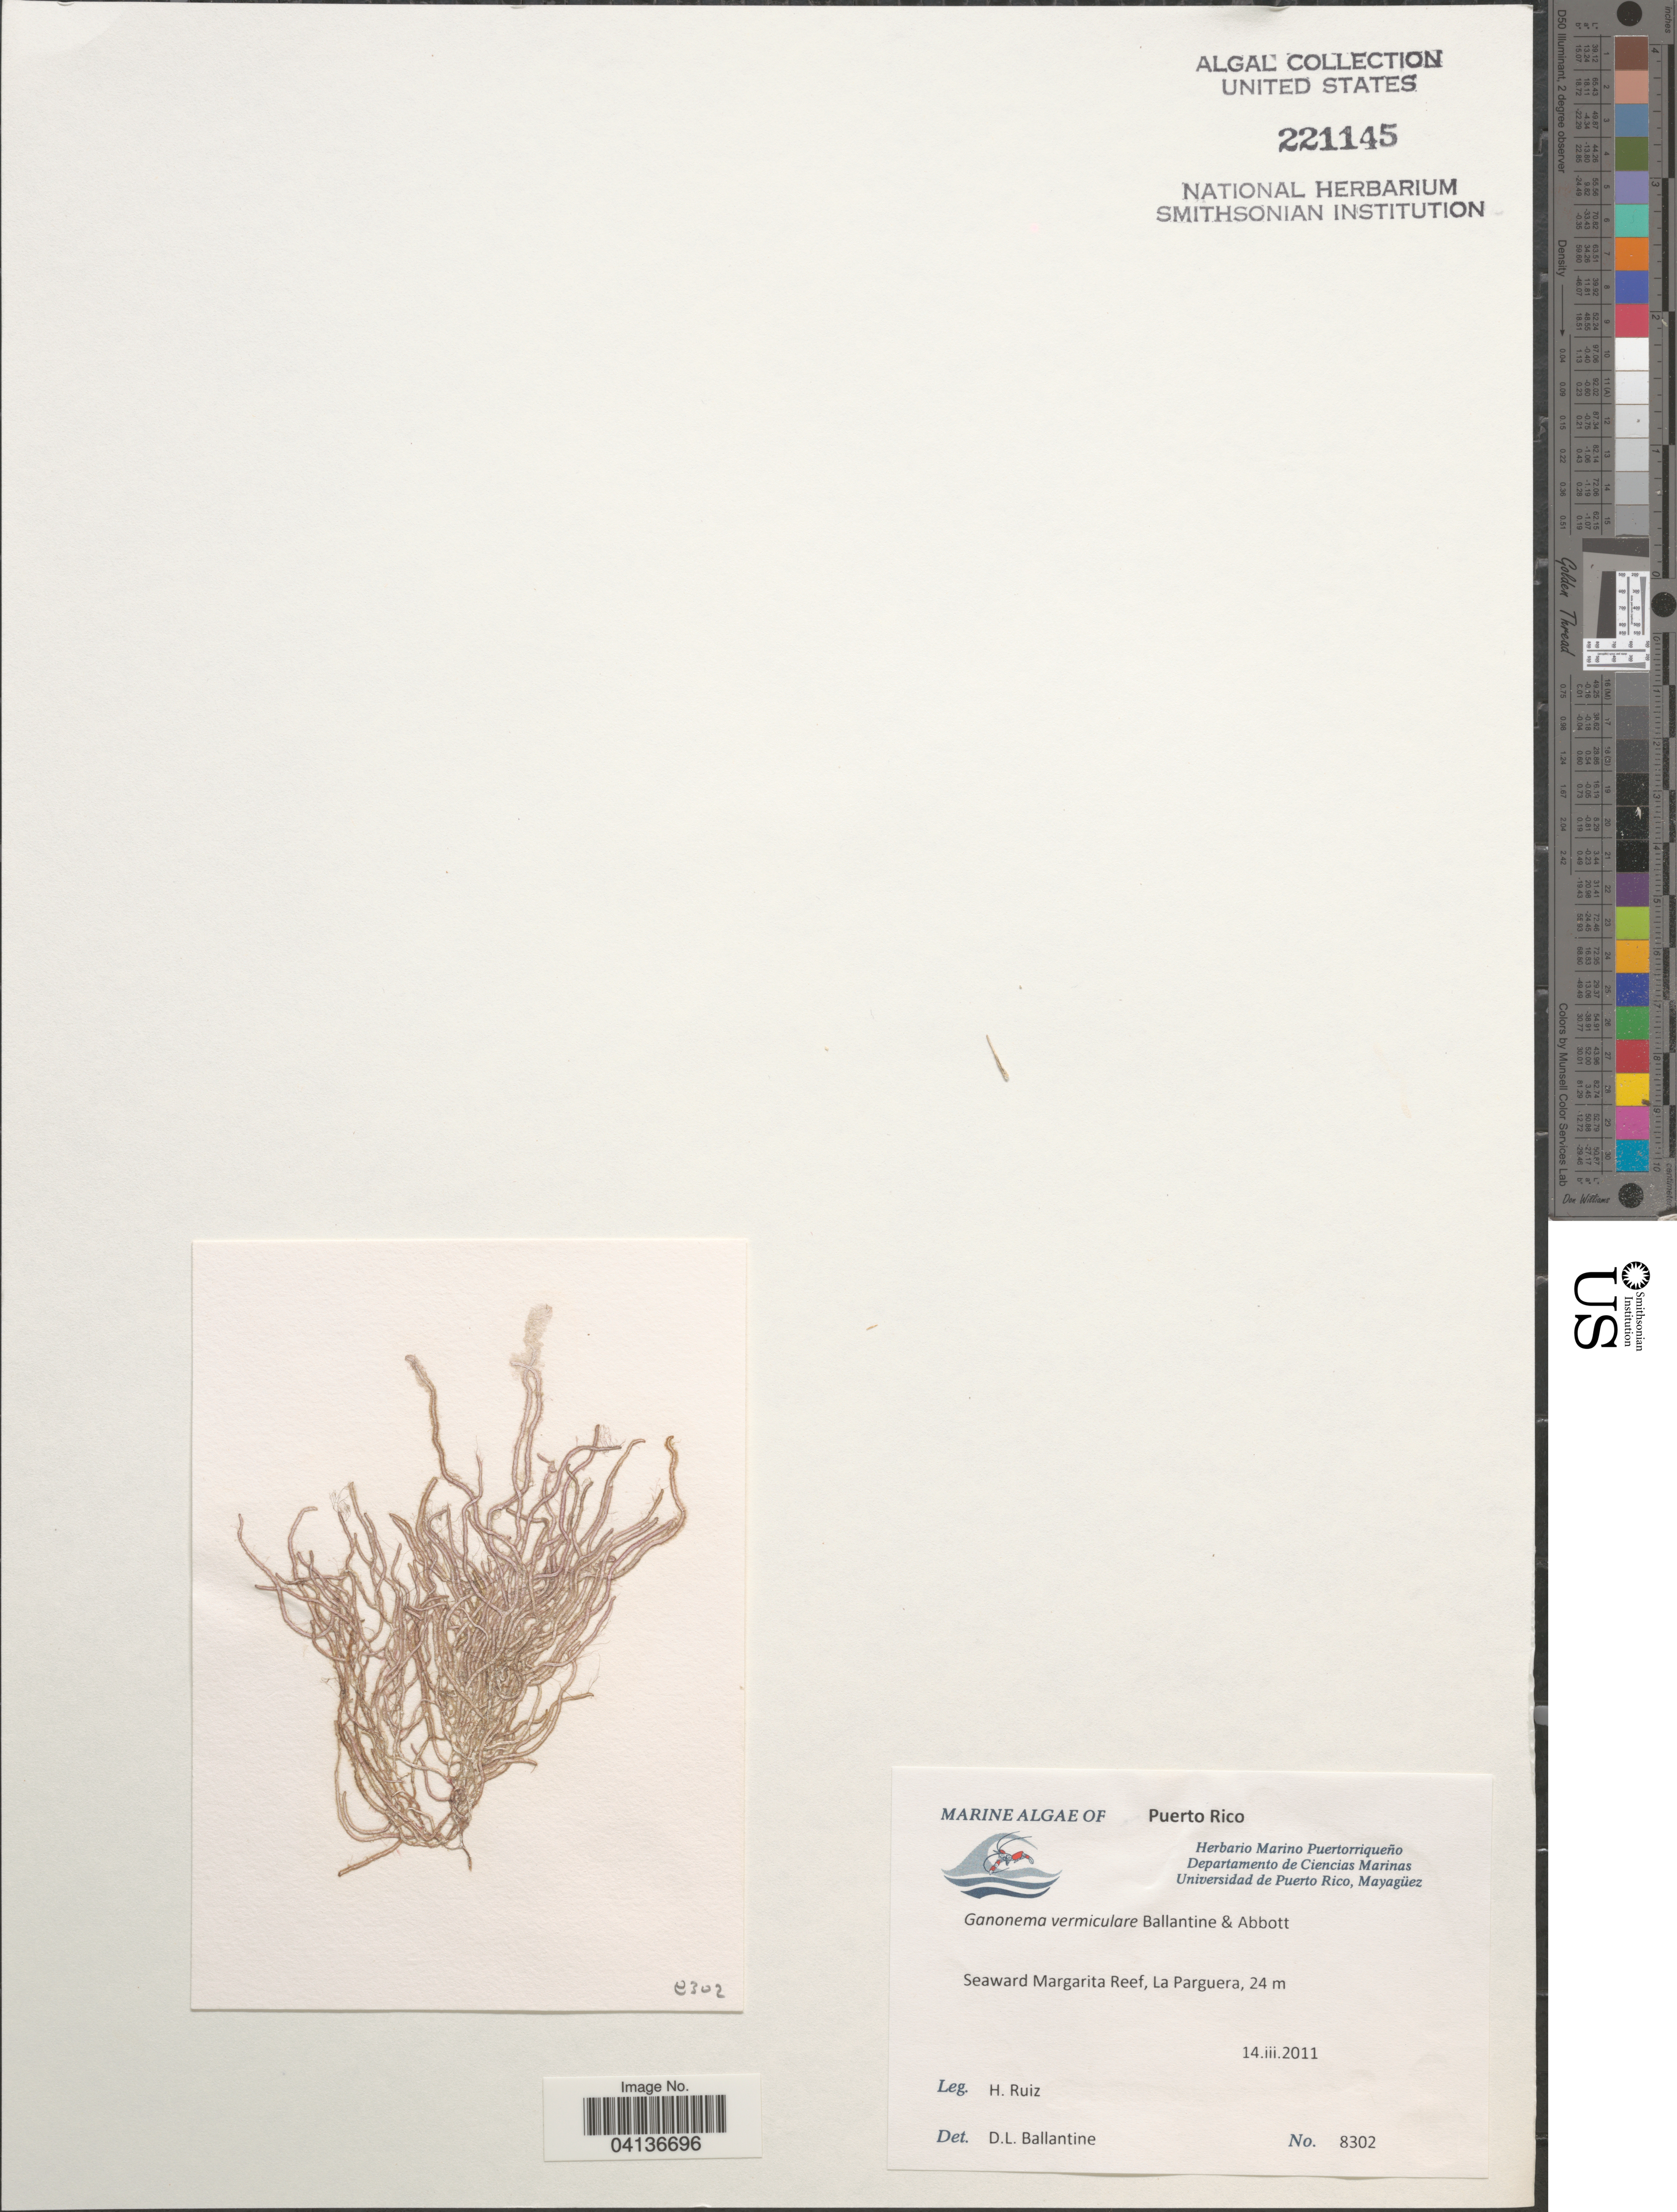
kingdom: Plantae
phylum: Rhodophyta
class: Florideophyceae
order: Nemaliales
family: Liagoraceae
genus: Ganonema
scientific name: Ganonema vermiculare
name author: D.L. Ballant. & I.A. Abbott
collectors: H. Ruiz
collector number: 8302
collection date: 2011-03-14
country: Puerto Rico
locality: Seaward Margarita Reef, La Parguera.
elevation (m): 24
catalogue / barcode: US 221145